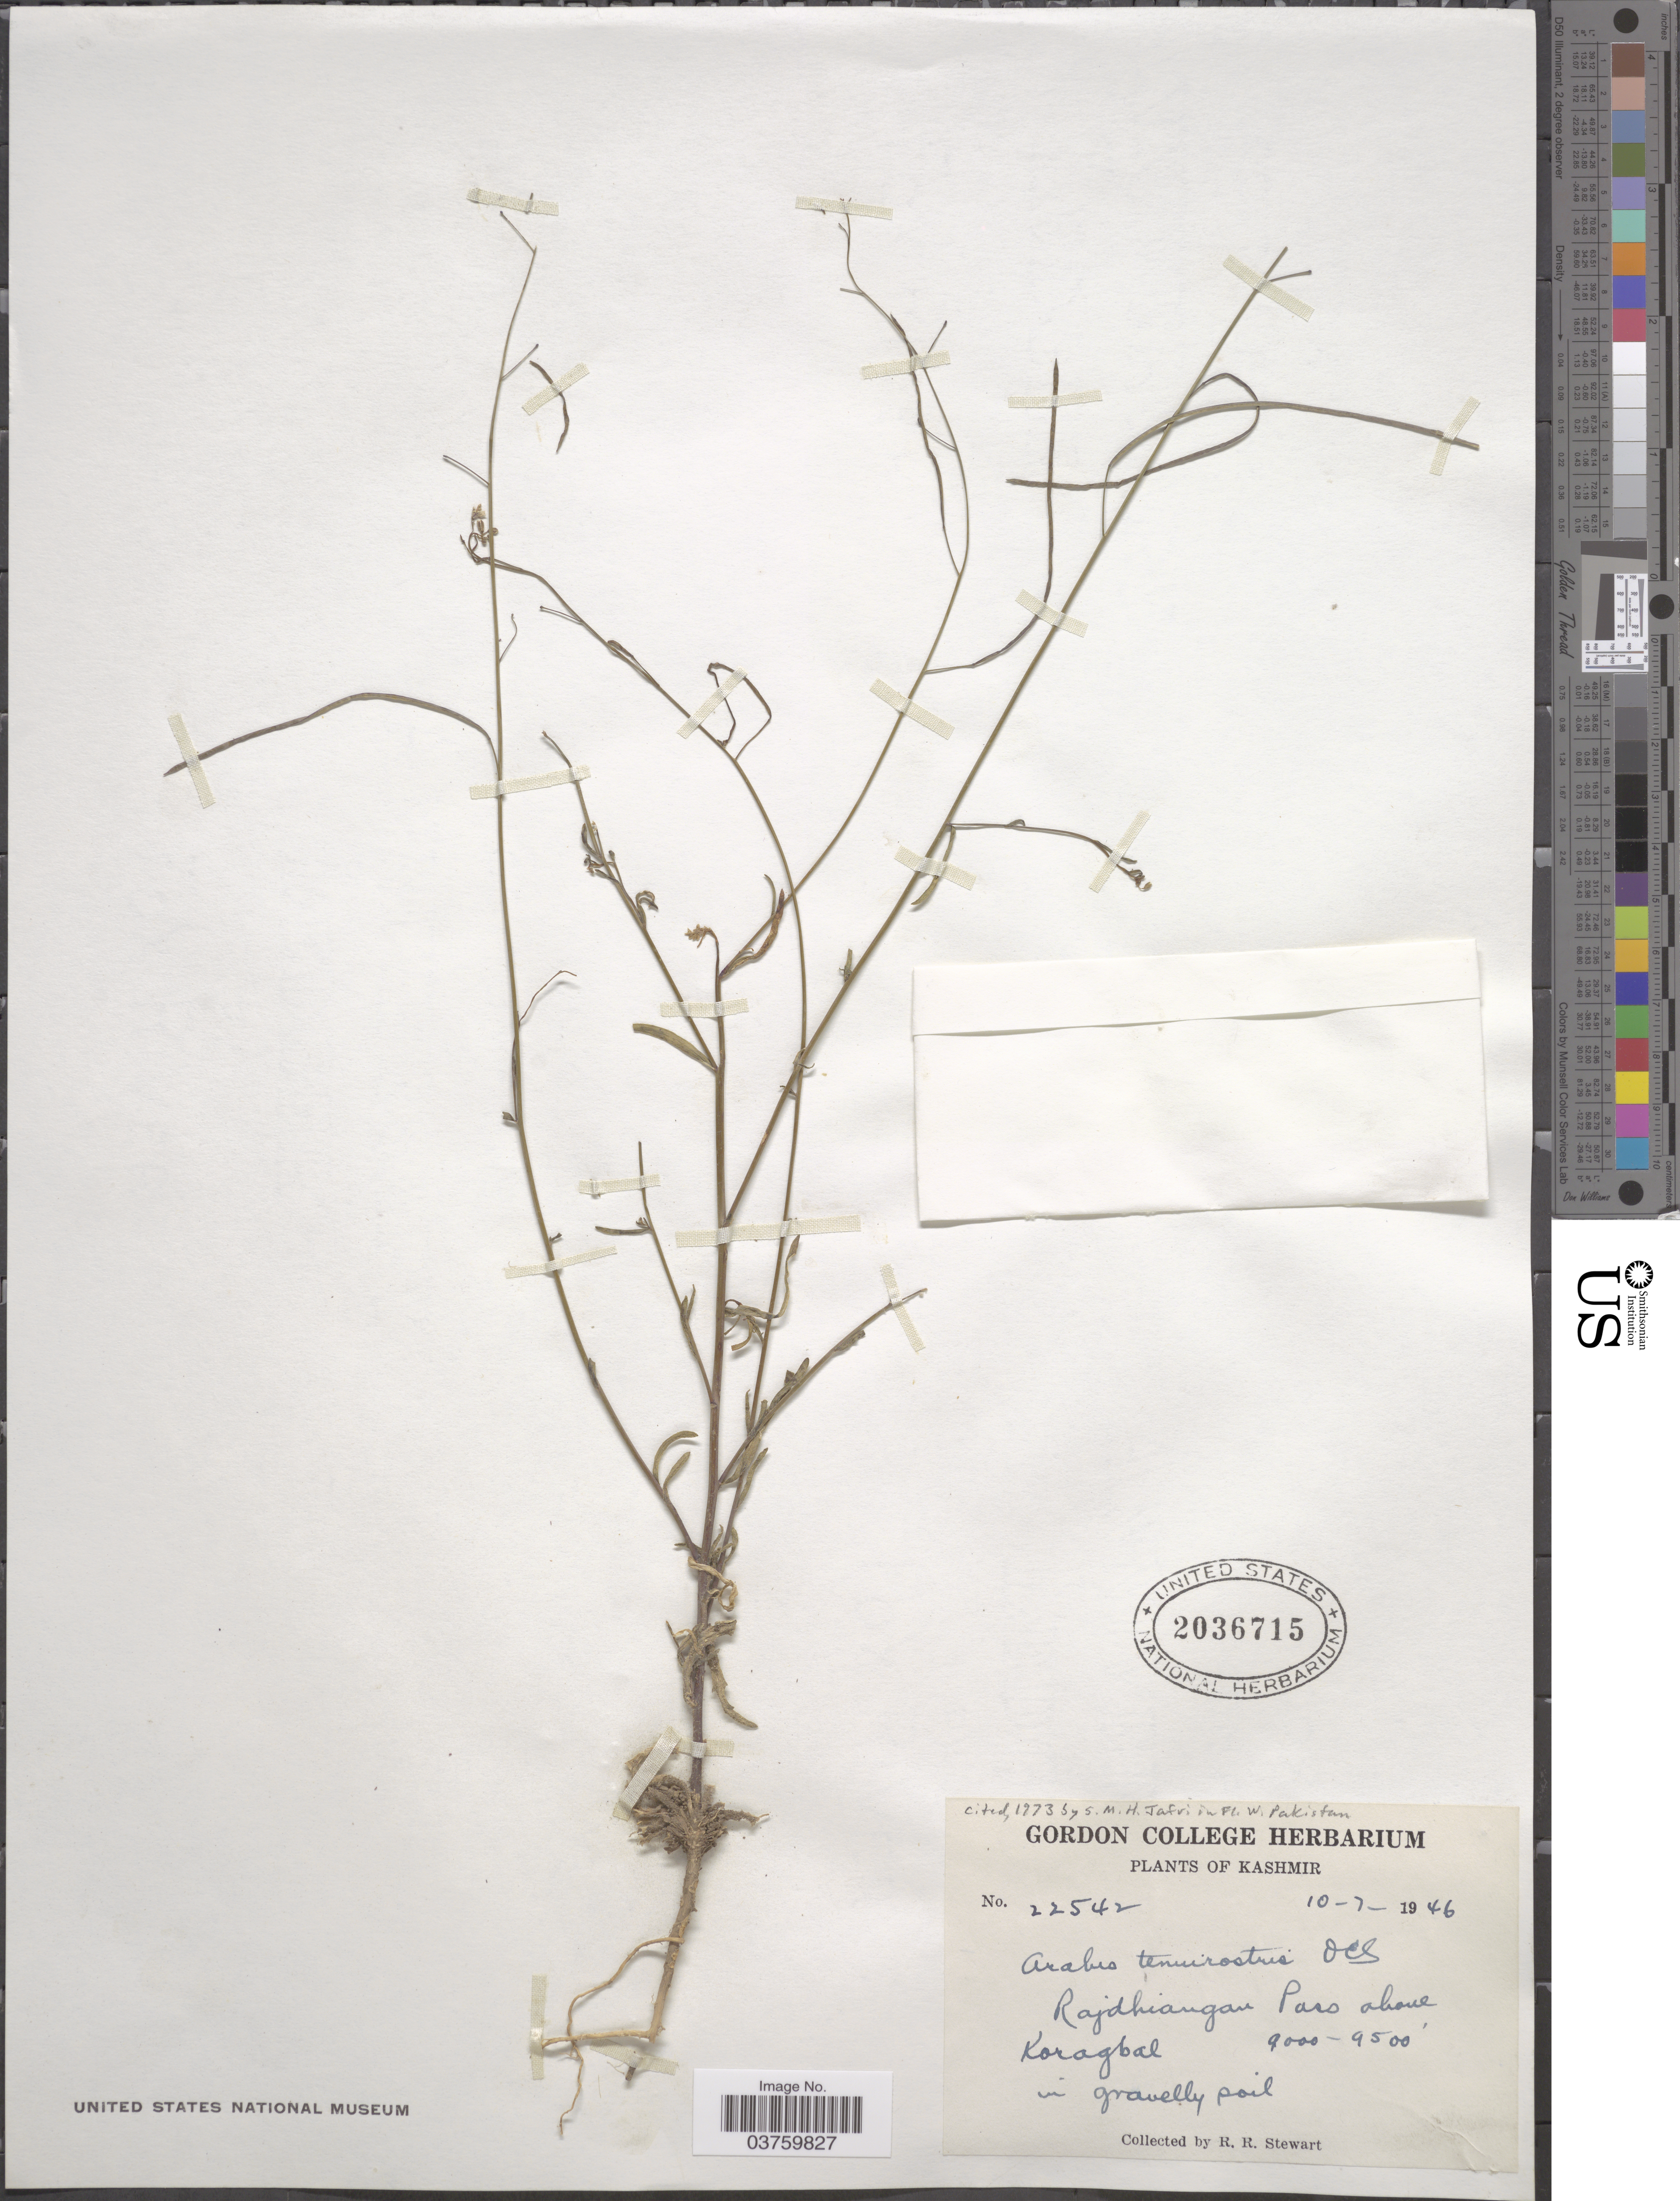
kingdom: Plantae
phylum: Tracheophyta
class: Magnoliopsida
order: Brassicales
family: Brassicaceae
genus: Arabis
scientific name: Arabis tenuirostris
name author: O.E. Schulz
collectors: R. Stewart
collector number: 22542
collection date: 1946-07-10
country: India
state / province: Jammu and Kashmir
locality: Kashmir. Rajdhiangan Pass above Koragbal.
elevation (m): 2743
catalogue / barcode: US 2036715